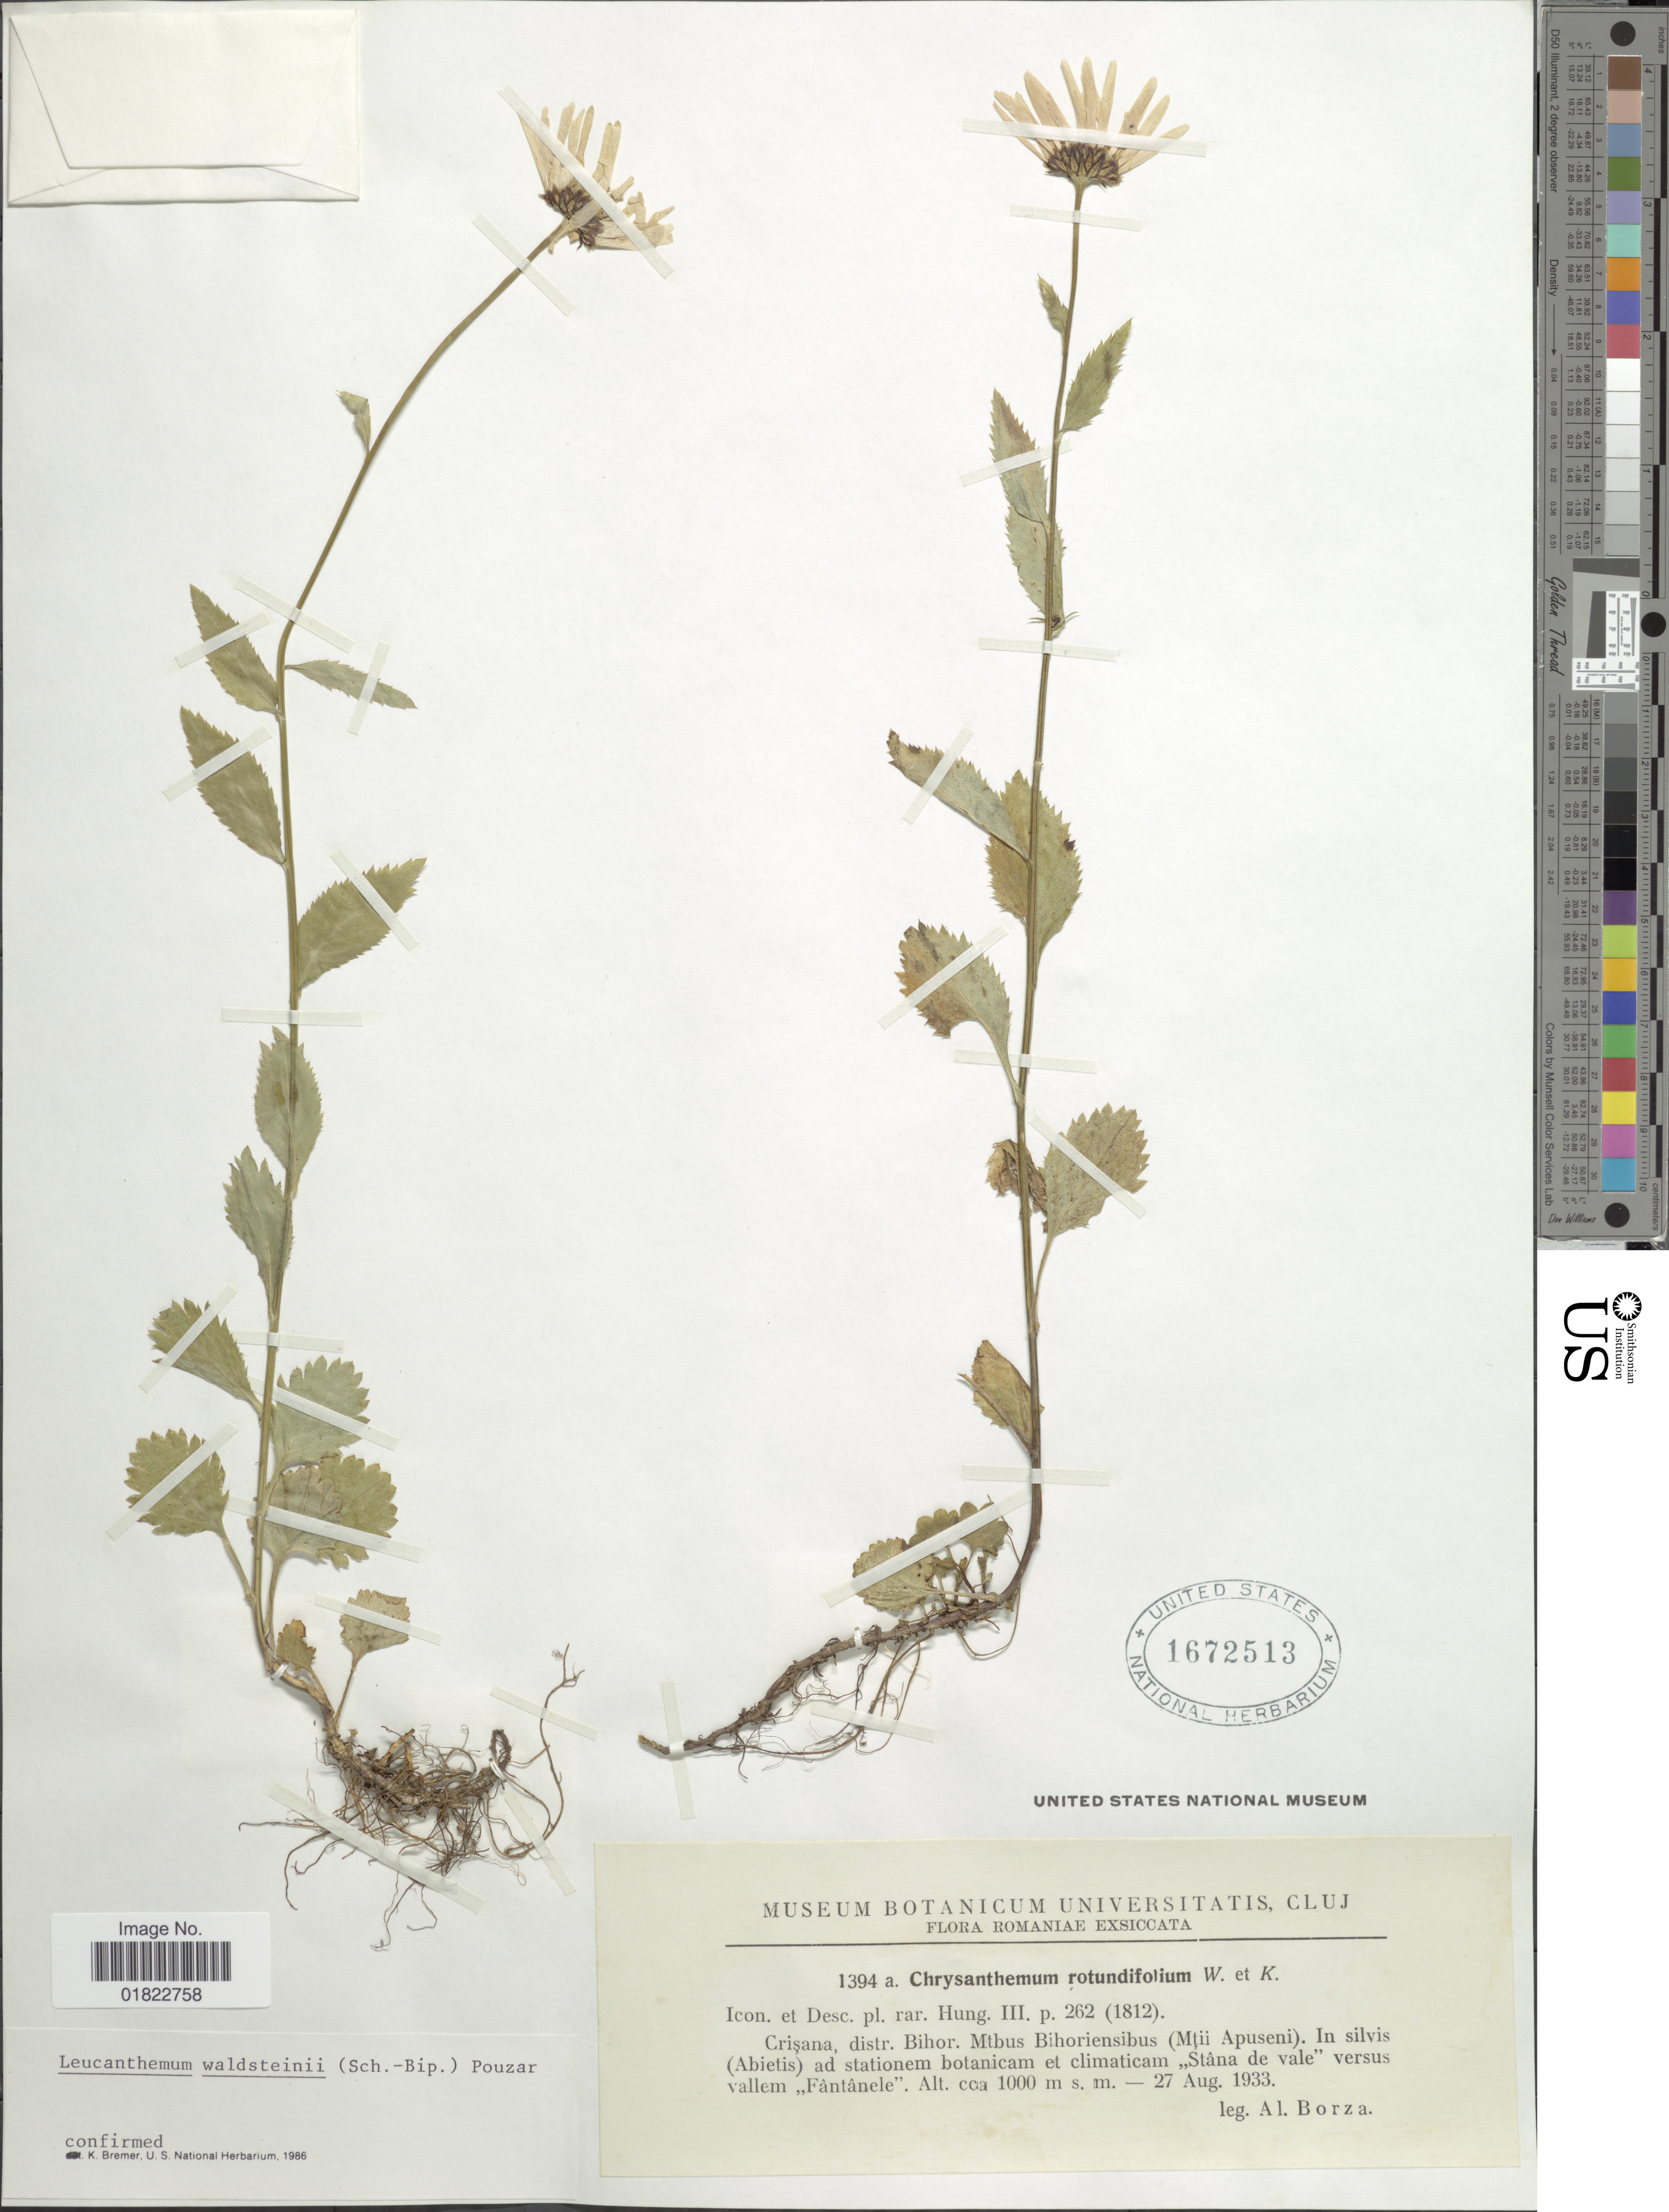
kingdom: Plantae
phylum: Tracheophyta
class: Magnoliopsida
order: Asterales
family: Asteraceae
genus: Leucanthemum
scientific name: Leucanthemum waldsteinii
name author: (Sch. Bip.) Pouzar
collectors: A. Borza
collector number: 1394a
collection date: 1933-08-27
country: Romania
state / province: Bihor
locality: Romaniae. Crisana, distr. Bihor. Mtbus Bihoriensibus (Mtii Apuseni). In silvis (Abietis) ad stationem botanicam et climaticam ,,Stana de vale" versus vallem ,,Fantanele".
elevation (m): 1000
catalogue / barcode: US 1672513